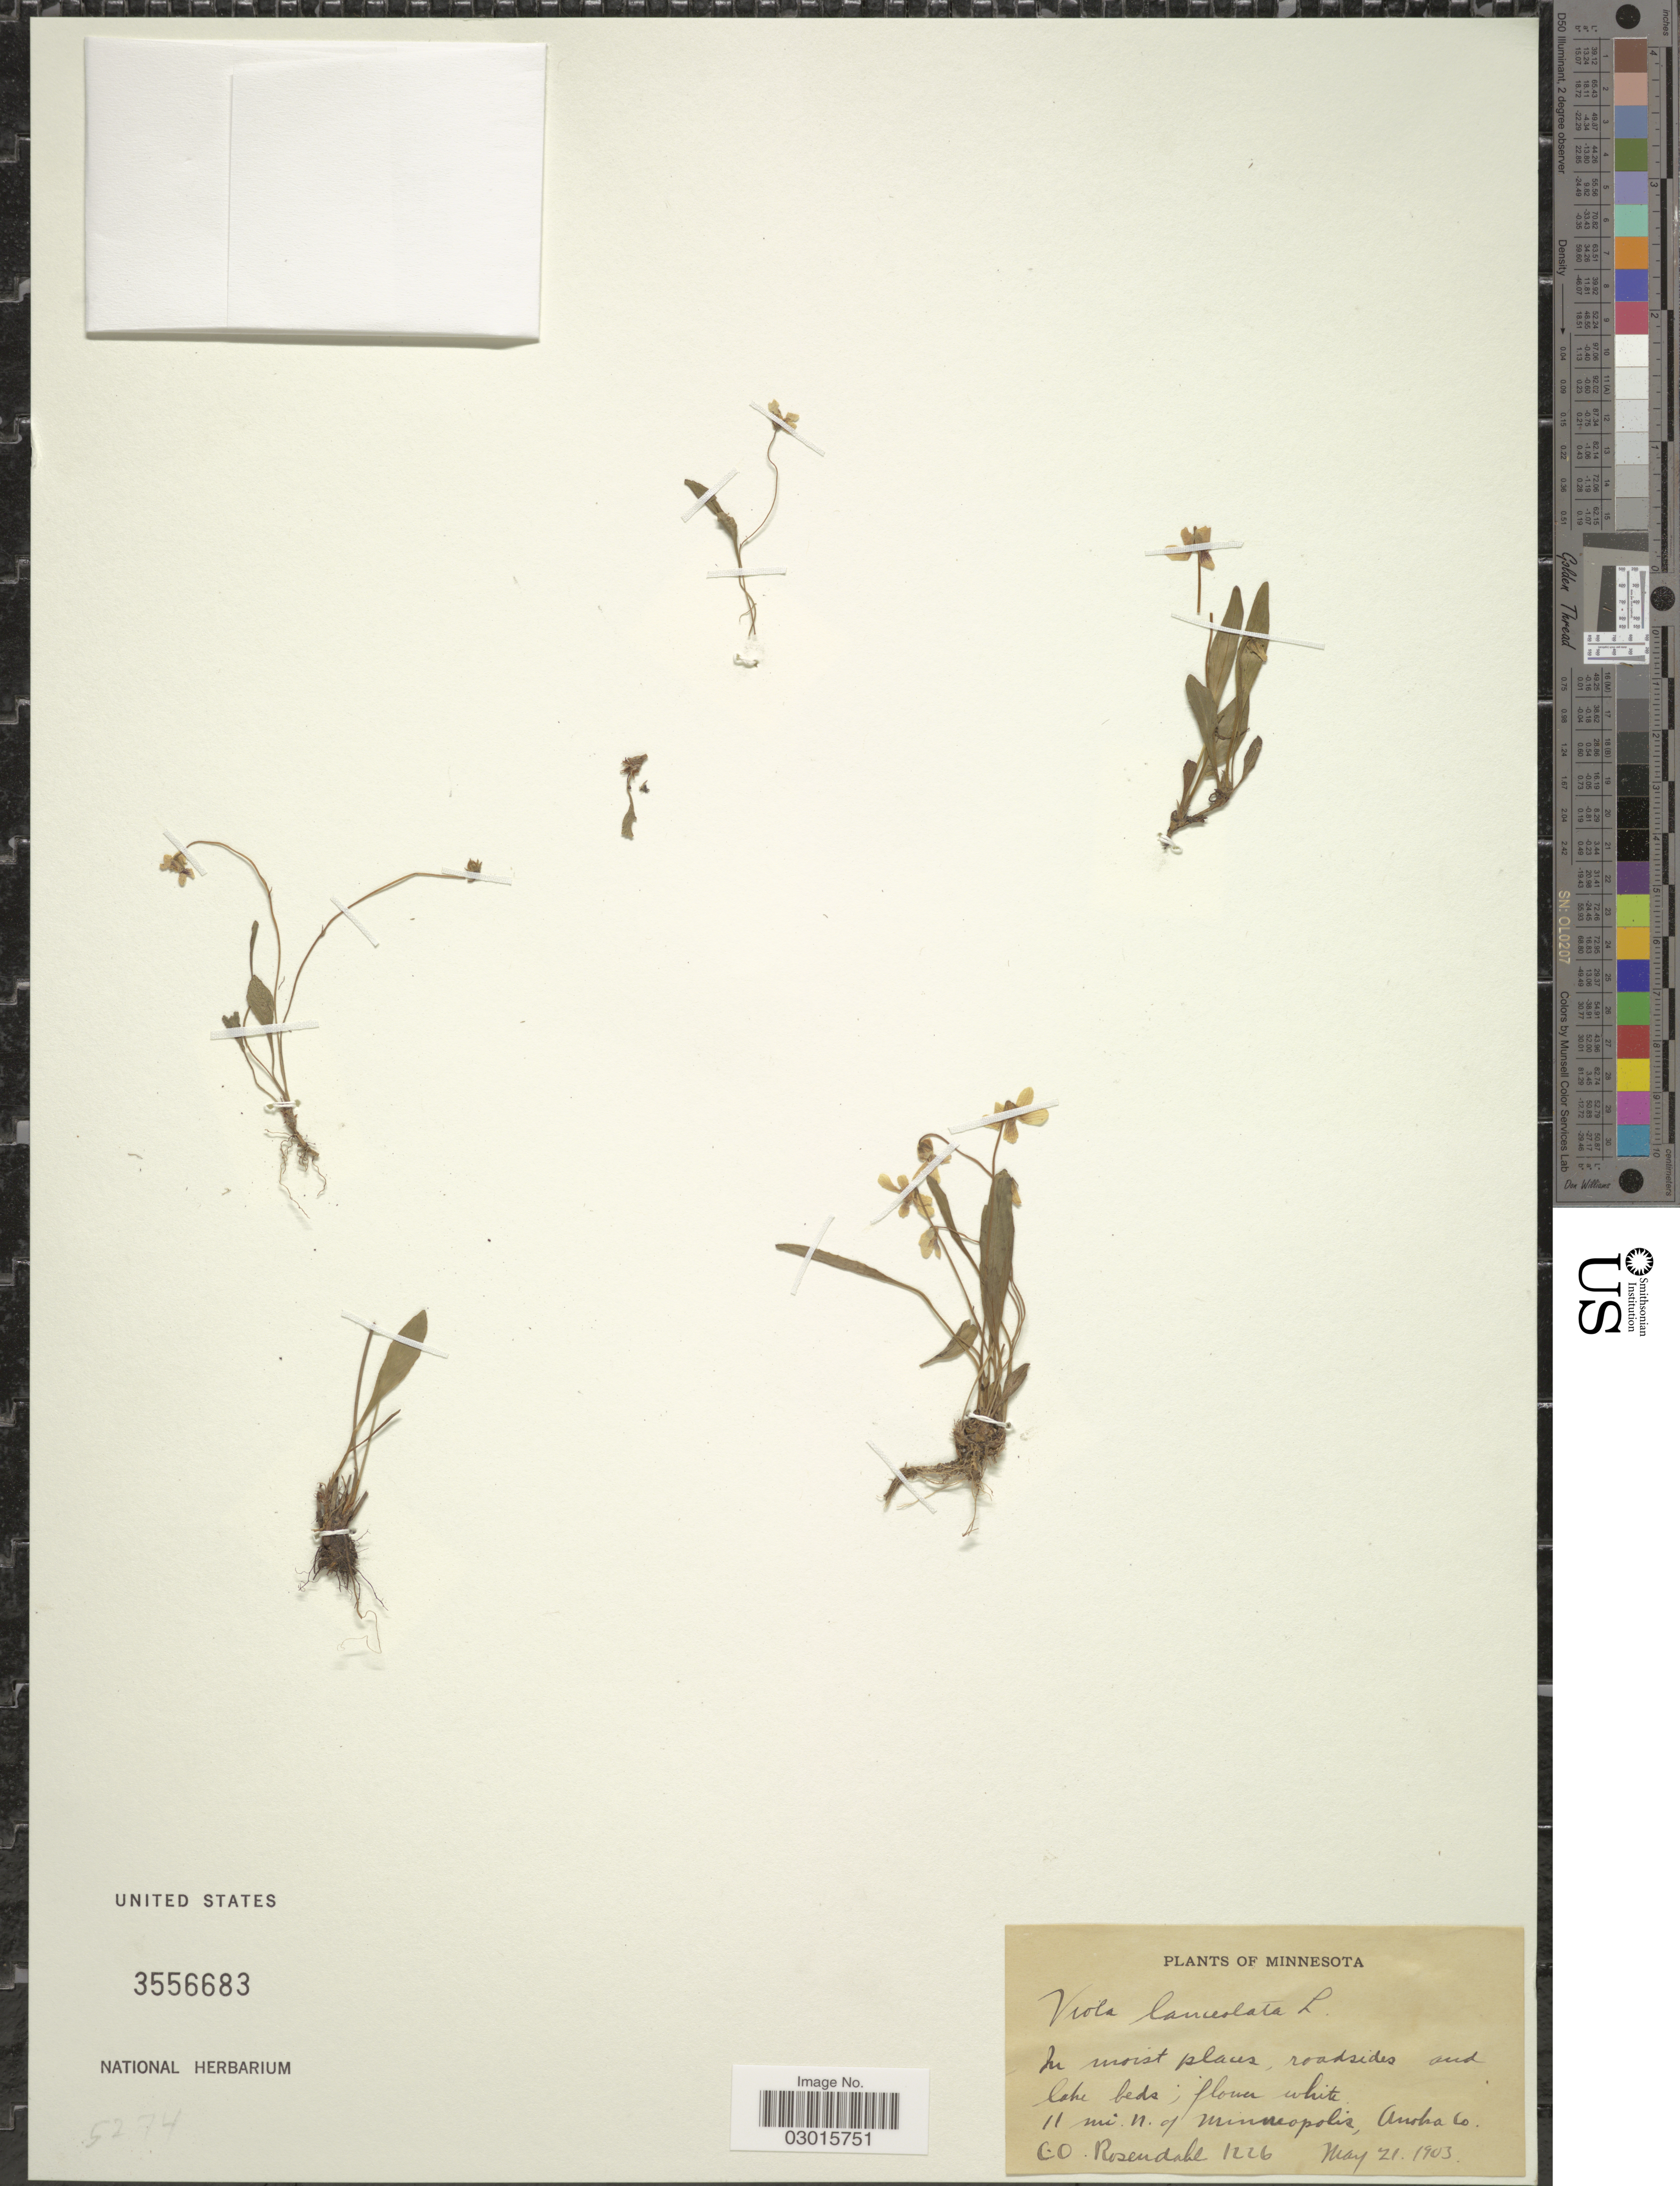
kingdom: Plantae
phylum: Tracheophyta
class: Magnoliopsida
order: Malpighiales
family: Violaceae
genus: Viola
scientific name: Viola lanceolata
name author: L.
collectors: C. O. Rosendahl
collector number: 1226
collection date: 1903-05-21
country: United States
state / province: Minnesota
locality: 11 mi. n. of Minneopolis, Anoka Co.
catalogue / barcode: US 3556683